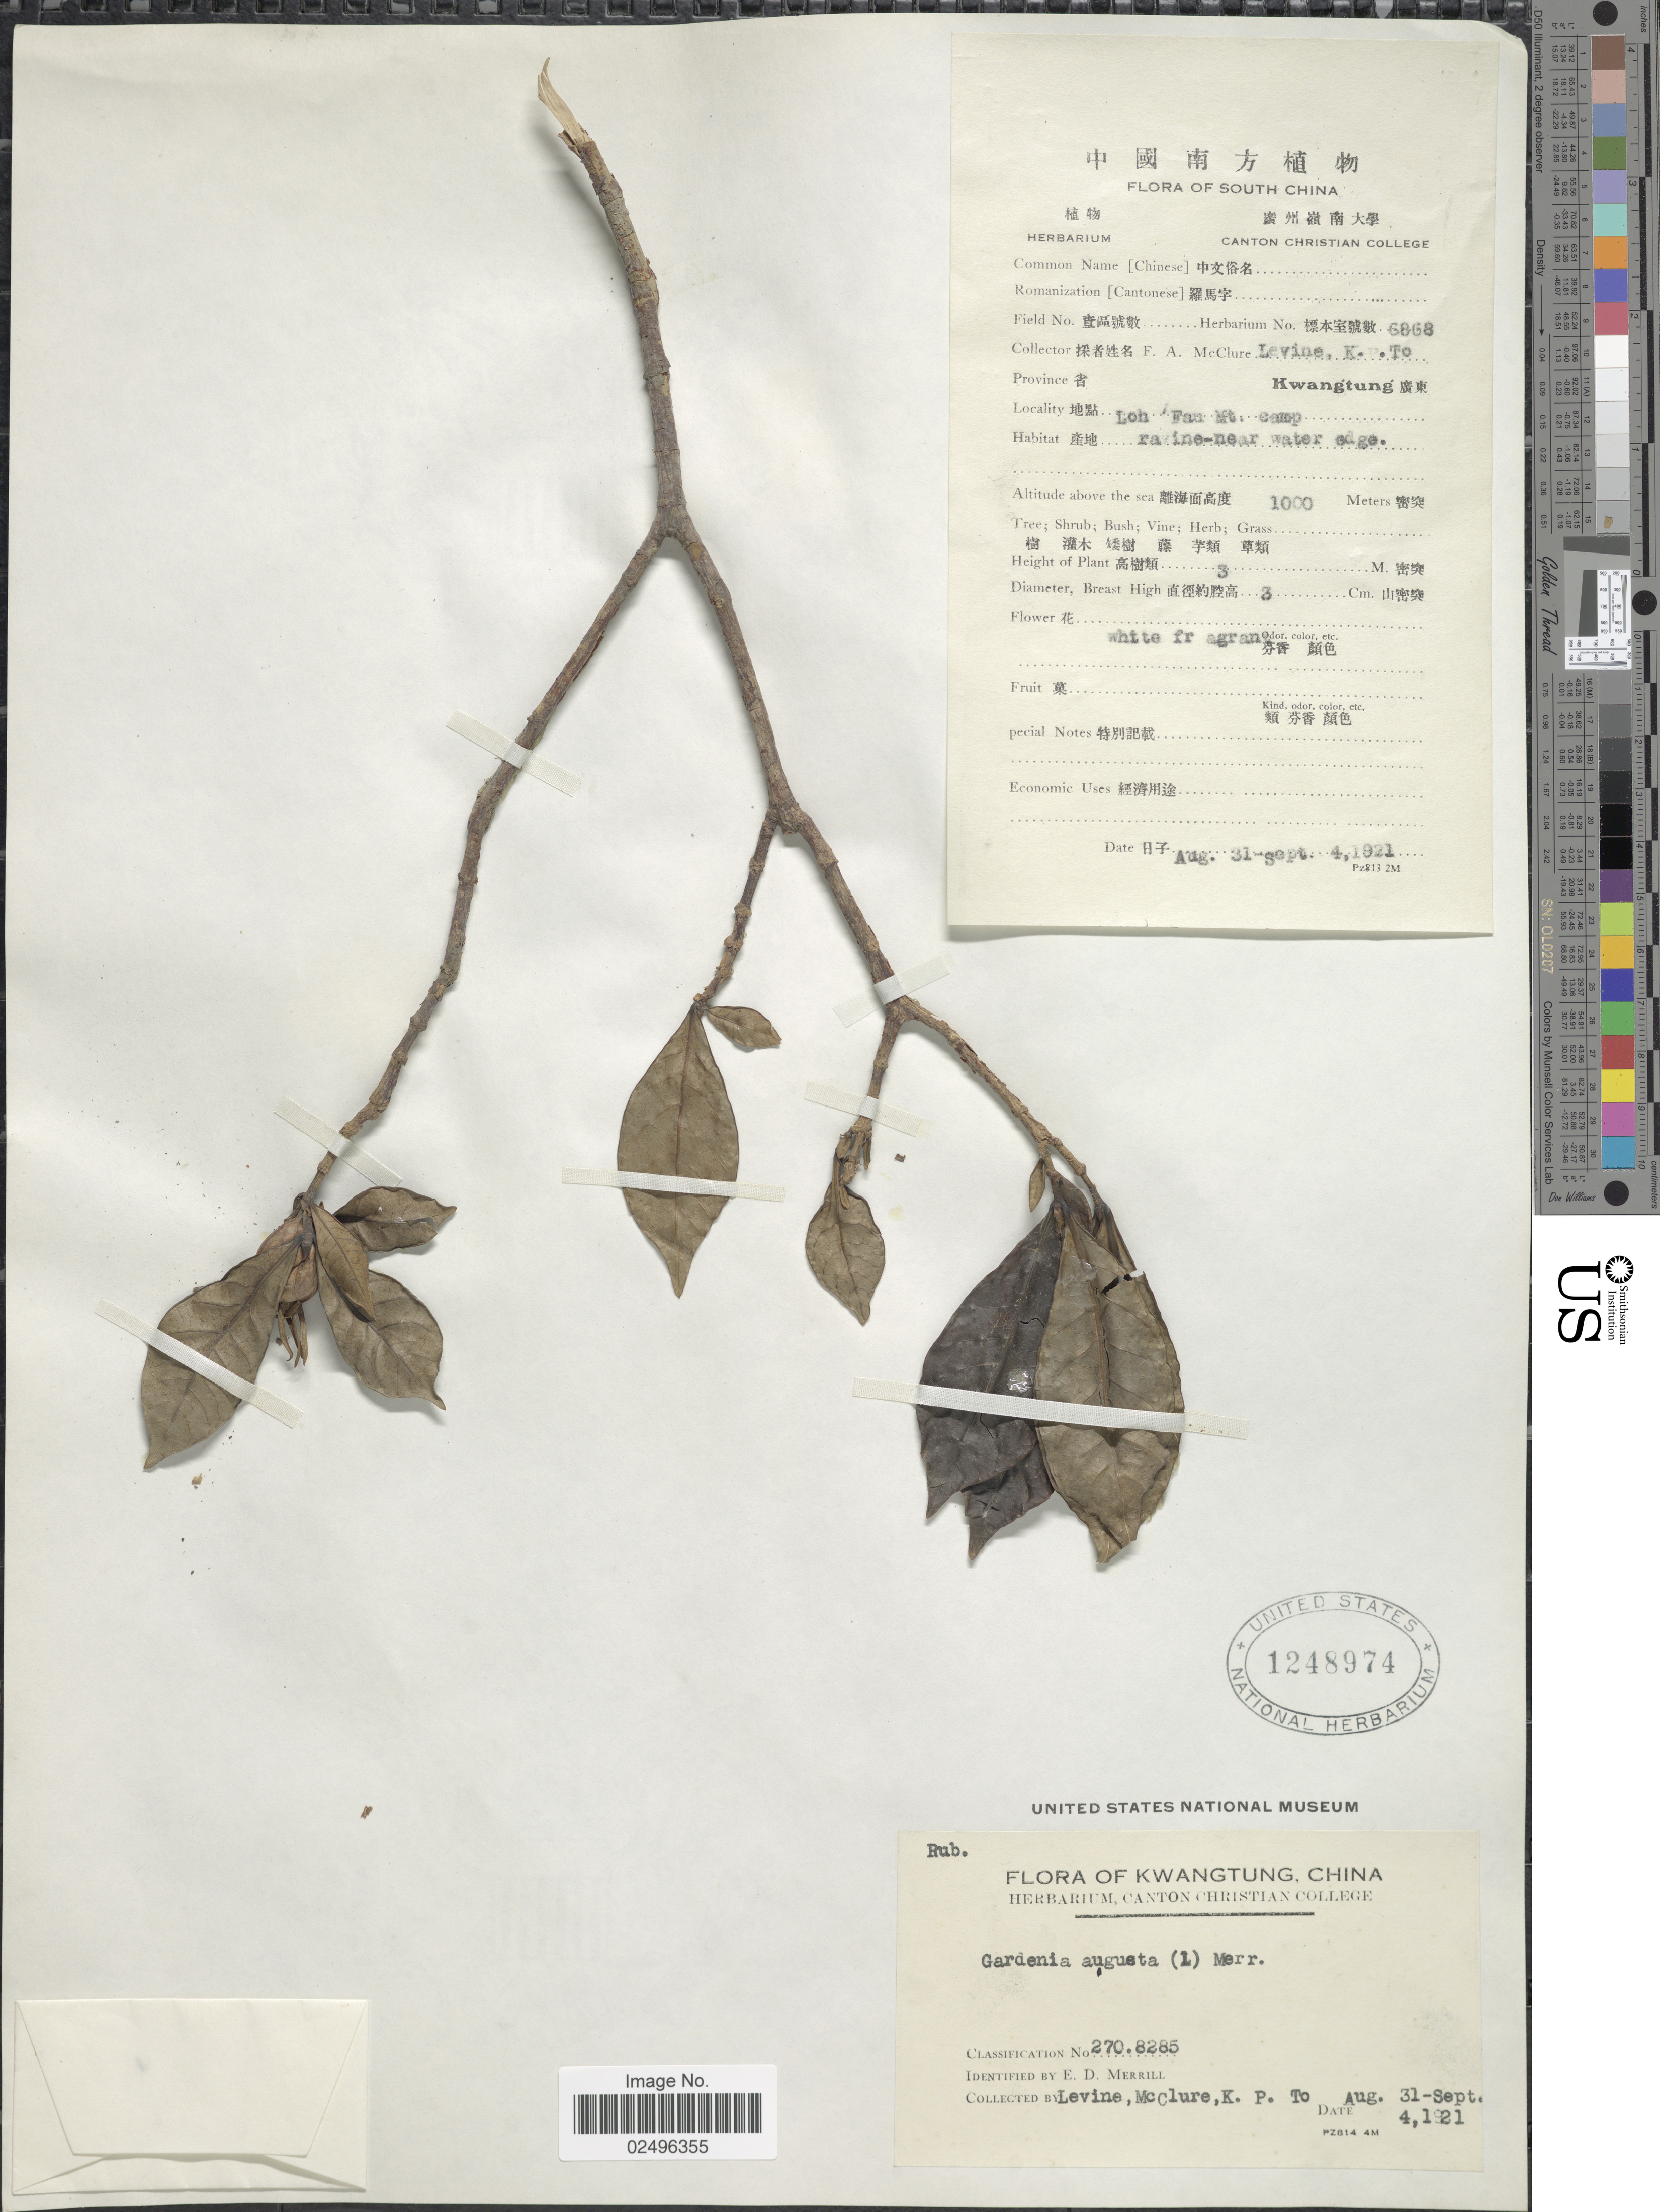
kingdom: Plantae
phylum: Tracheophyta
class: Magnoliopsida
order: Gentianales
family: Rubiaceae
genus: Gardenia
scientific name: Gardenia augusta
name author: (L.) Merr.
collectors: F. A. McClure, -. Levine & Kang Peng To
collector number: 6868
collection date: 1921-08-31/1921-09-04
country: China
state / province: Guangdong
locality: South China. Kwangtung. Loh Fau Mt. camp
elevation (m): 1000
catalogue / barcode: US 1248974